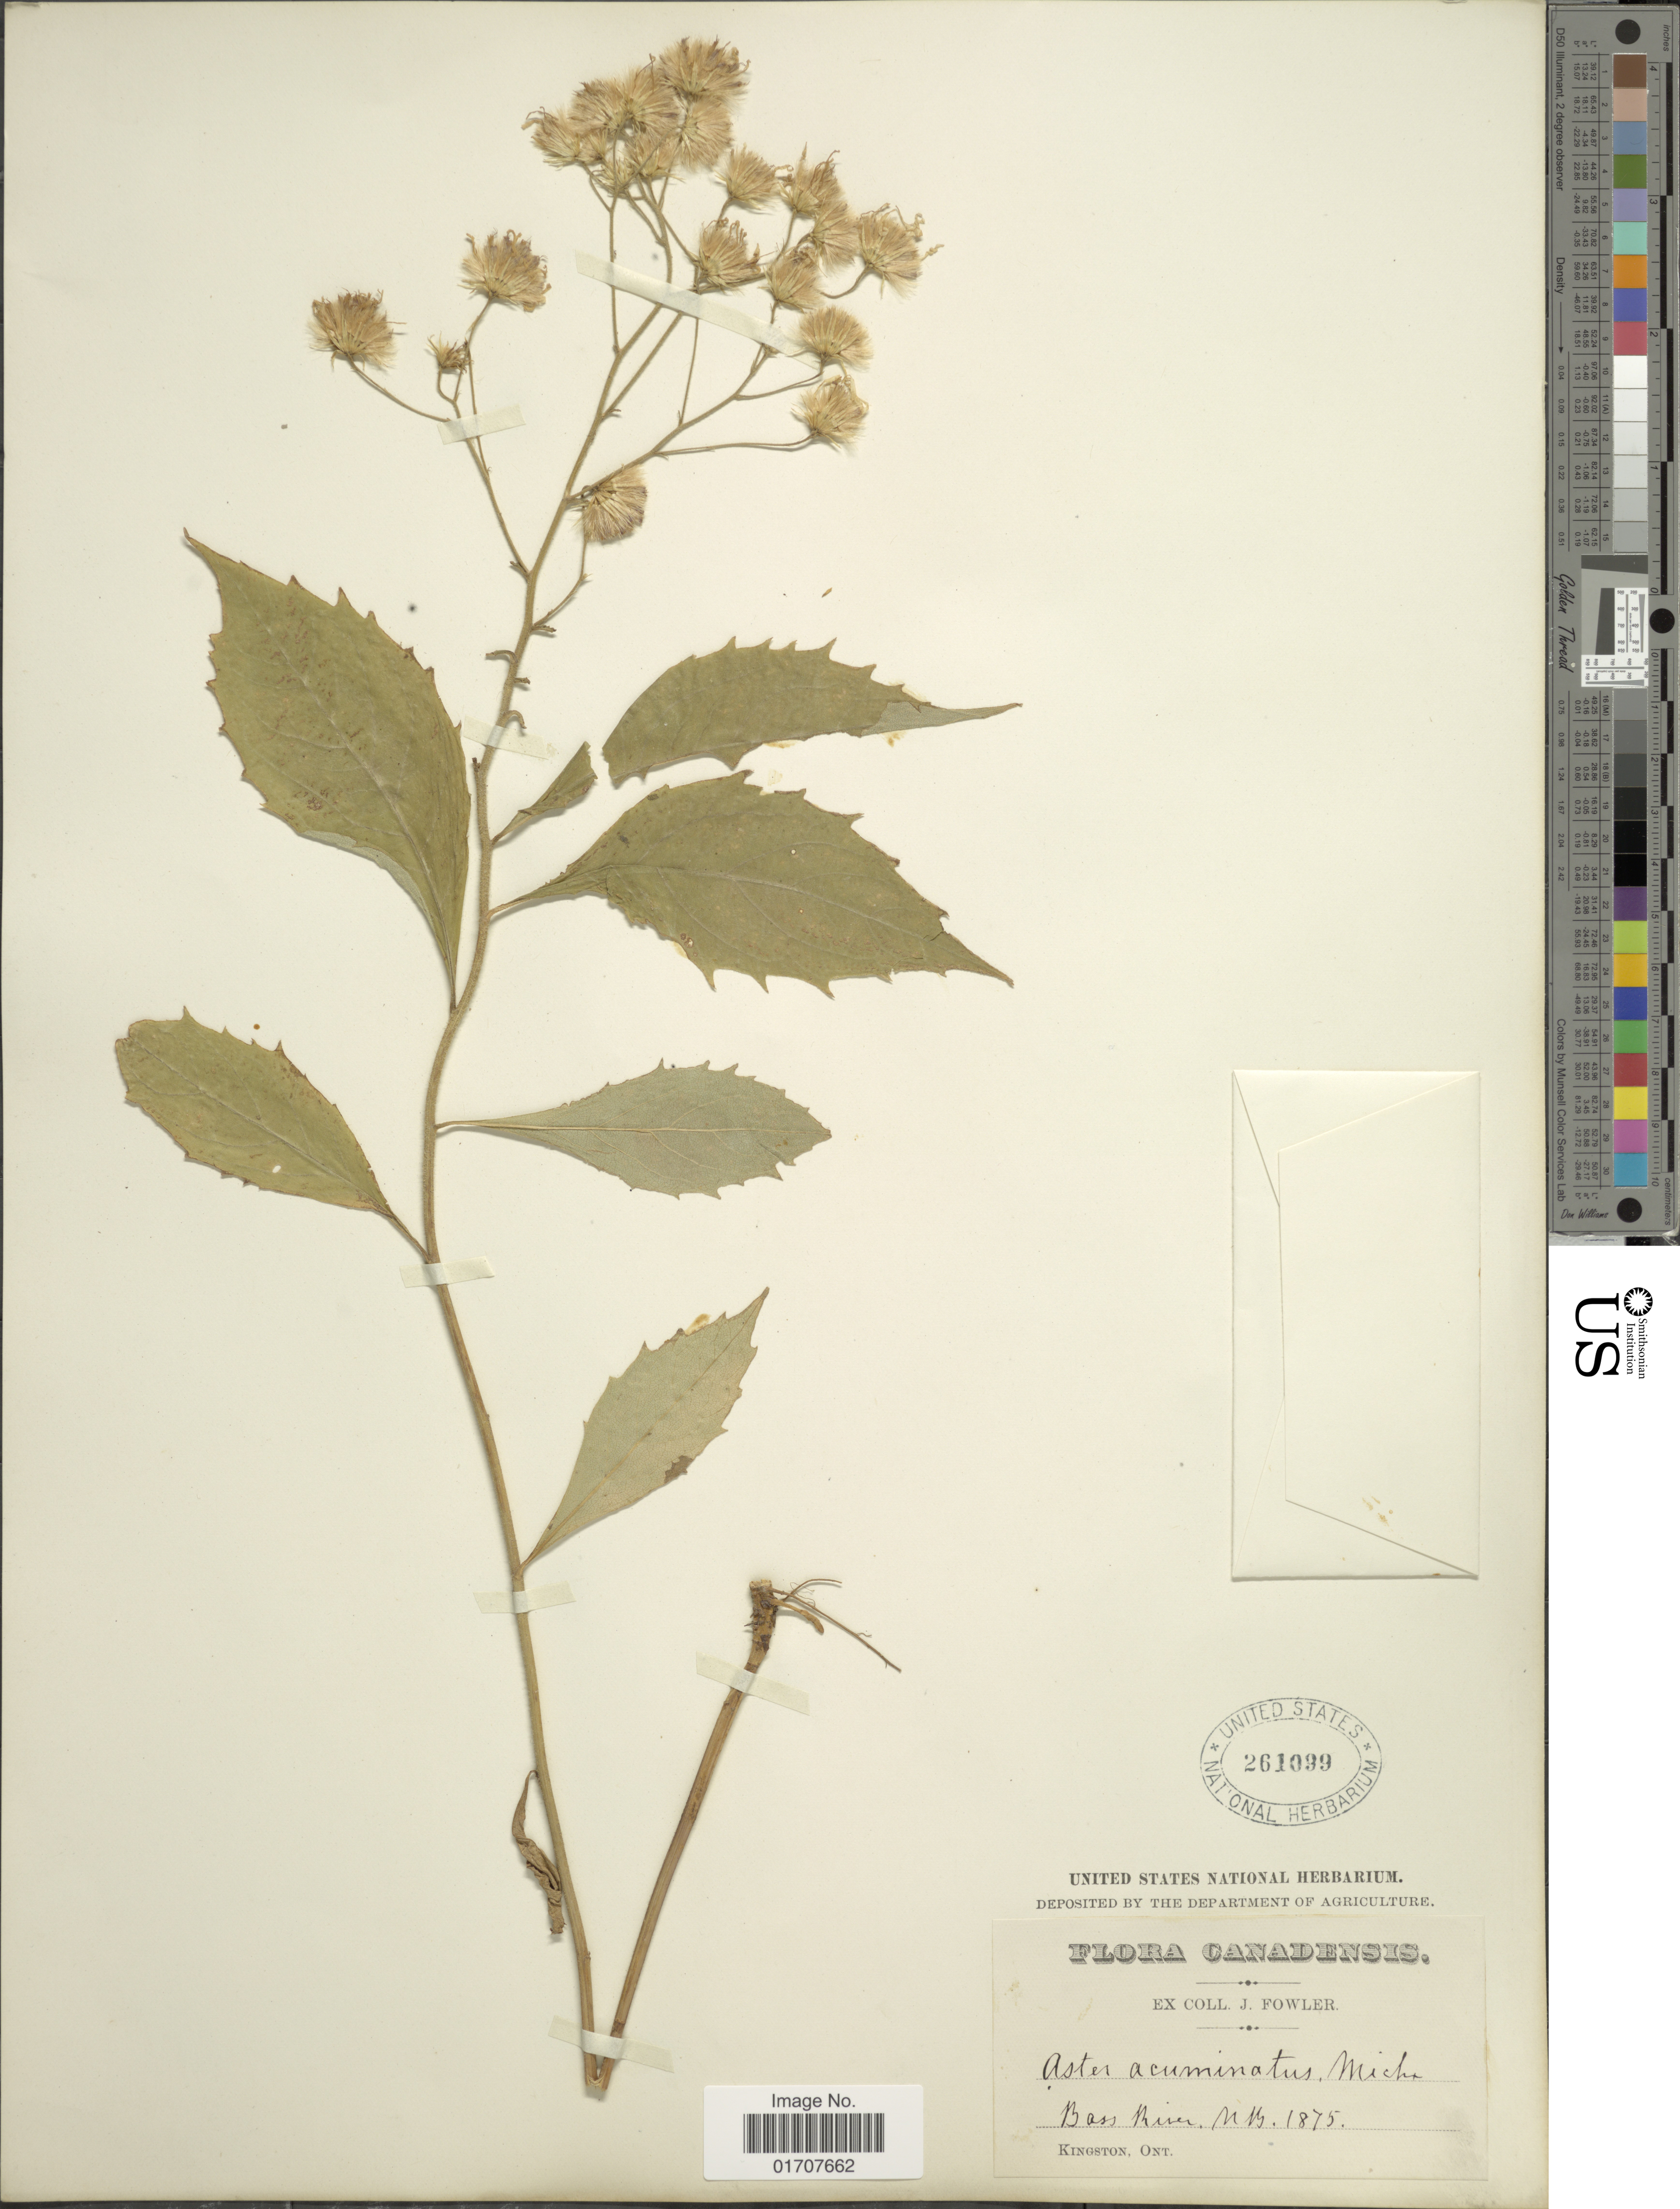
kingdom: Plantae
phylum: Tracheophyta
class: Magnoliopsida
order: Asterales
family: Asteraceae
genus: Oclemena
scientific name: Oclemena acuminata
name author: (Michx.) Greene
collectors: J. P. Fowler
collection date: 1875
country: Canada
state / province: New Brunswick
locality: Bass River, N.B.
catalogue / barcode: US 261099